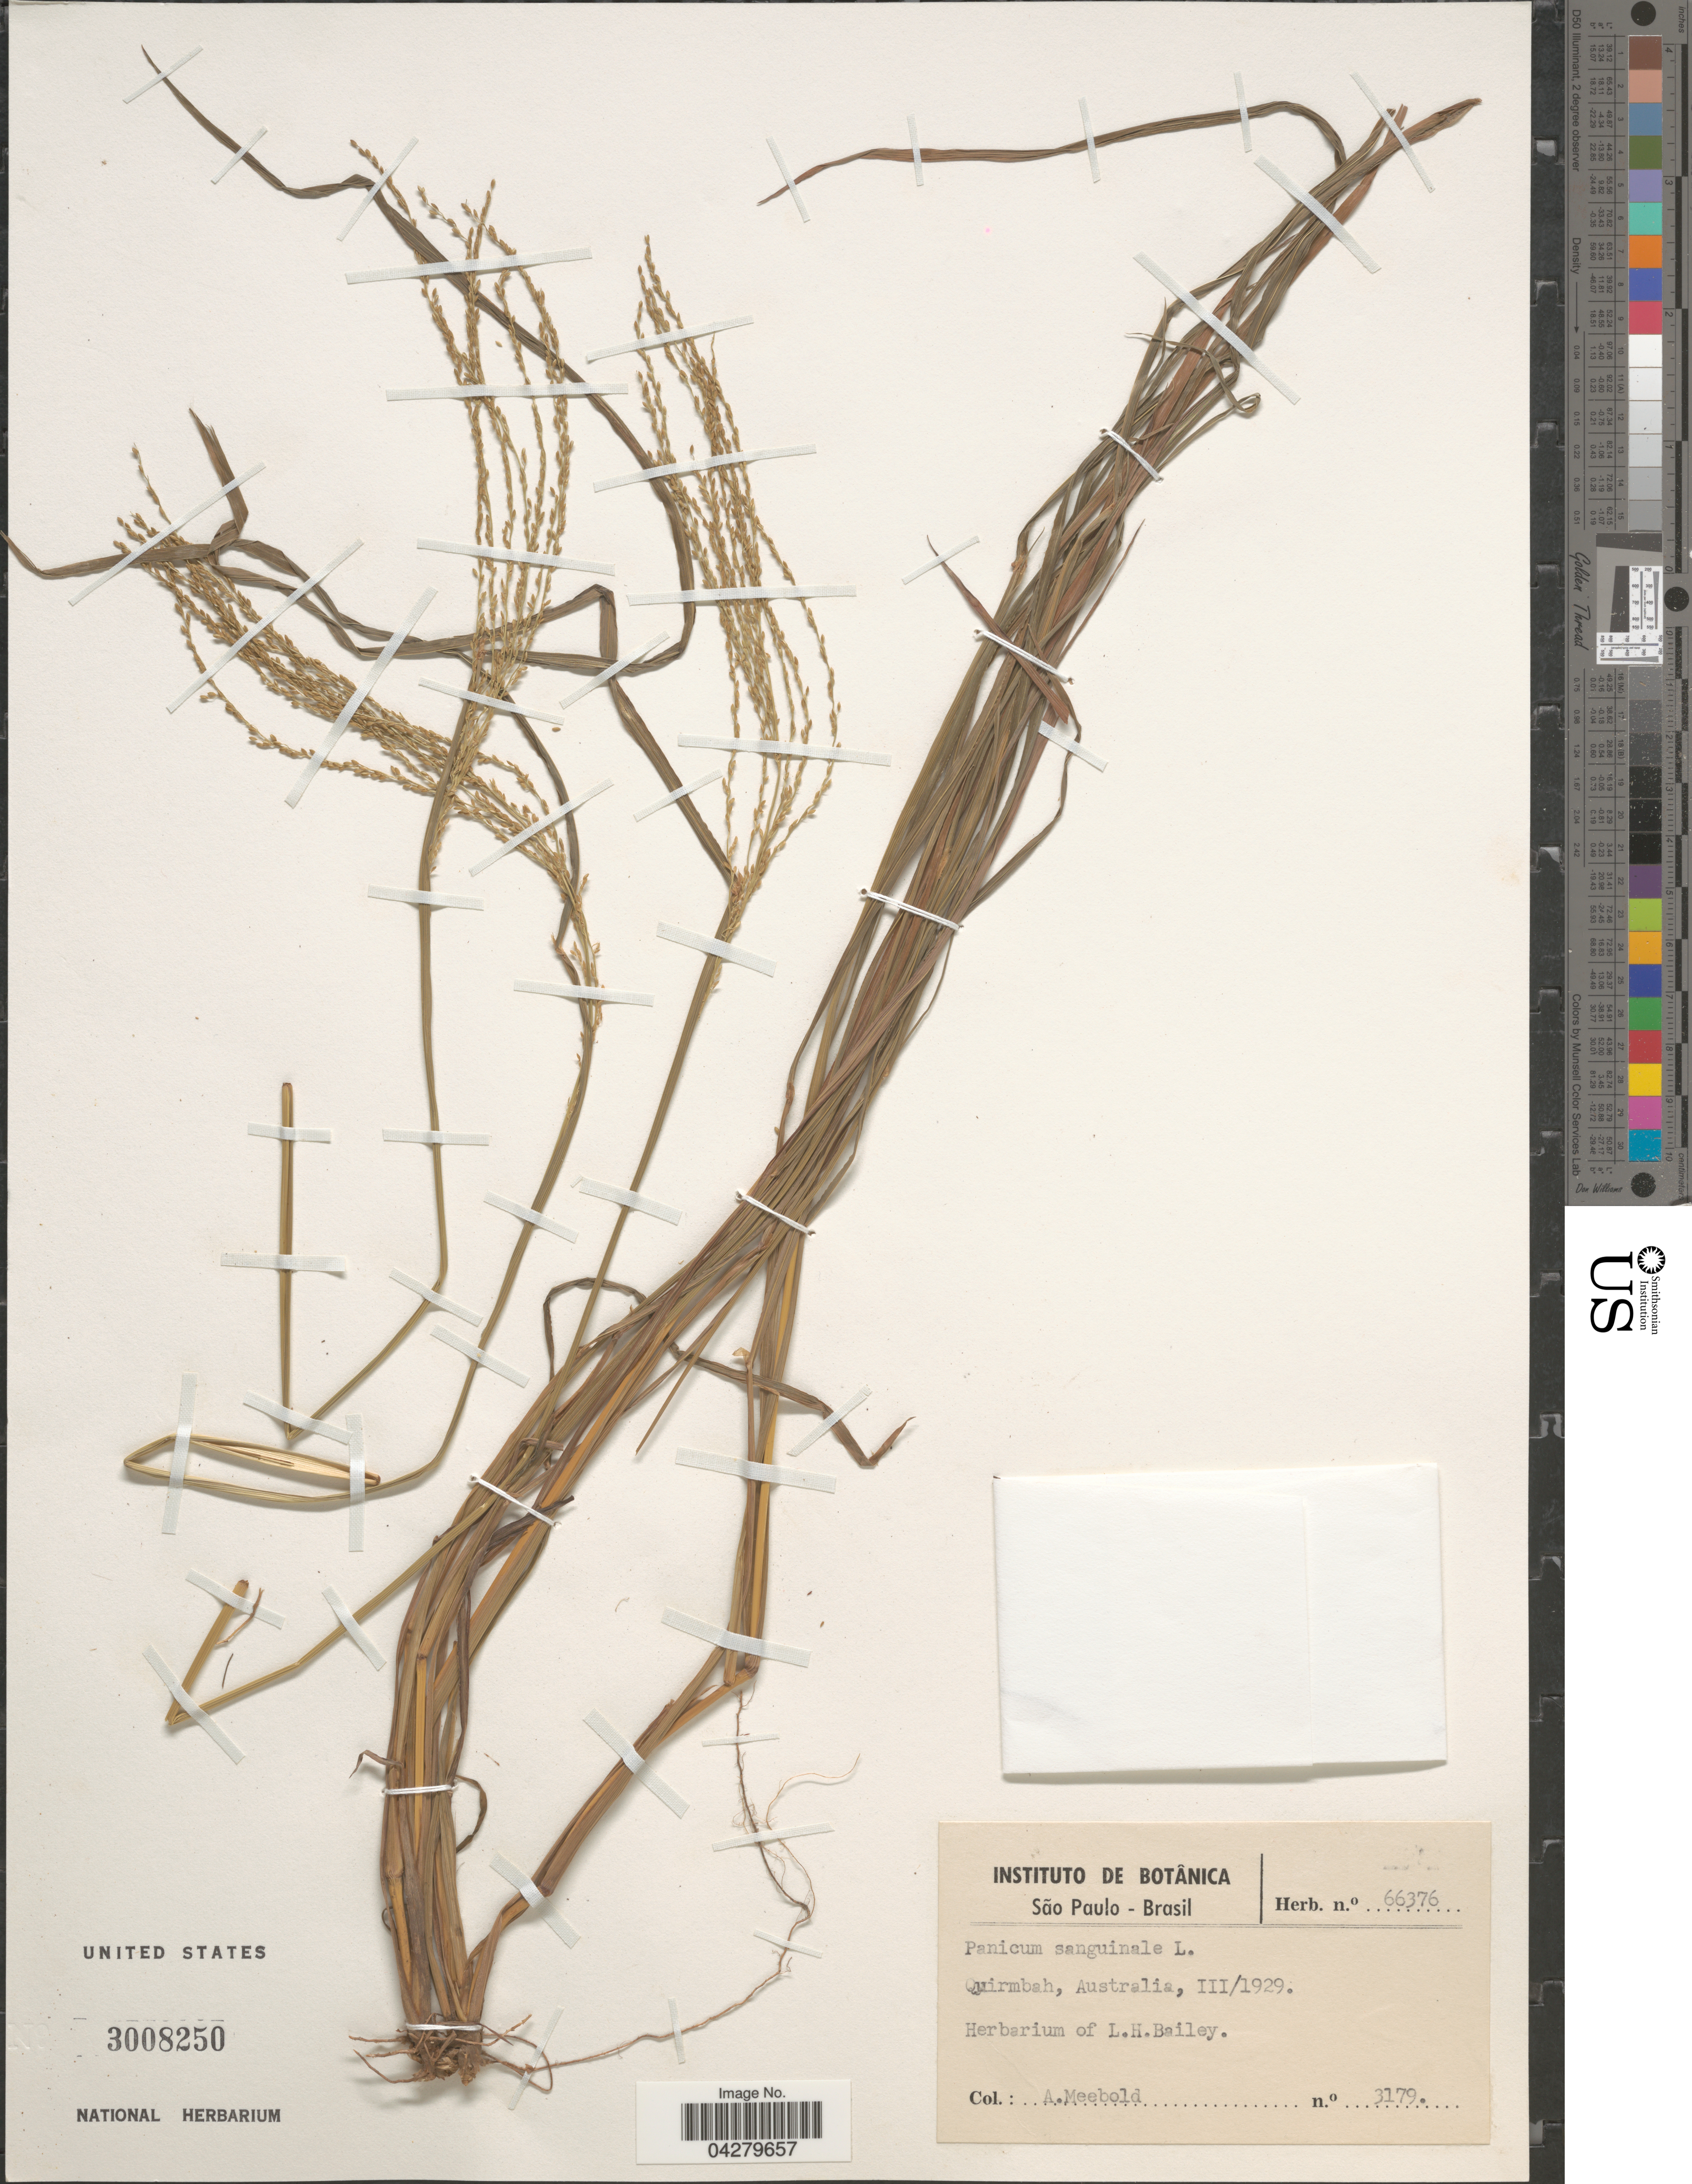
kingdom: Plantae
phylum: Tracheophyta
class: Liliopsida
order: Poales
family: Poaceae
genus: Digitaria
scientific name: Digitaria sanguinalis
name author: (L.) Scop.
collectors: A. Meebold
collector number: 3179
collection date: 1929-03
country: Australia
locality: Quirmbah.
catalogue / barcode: US 3008250